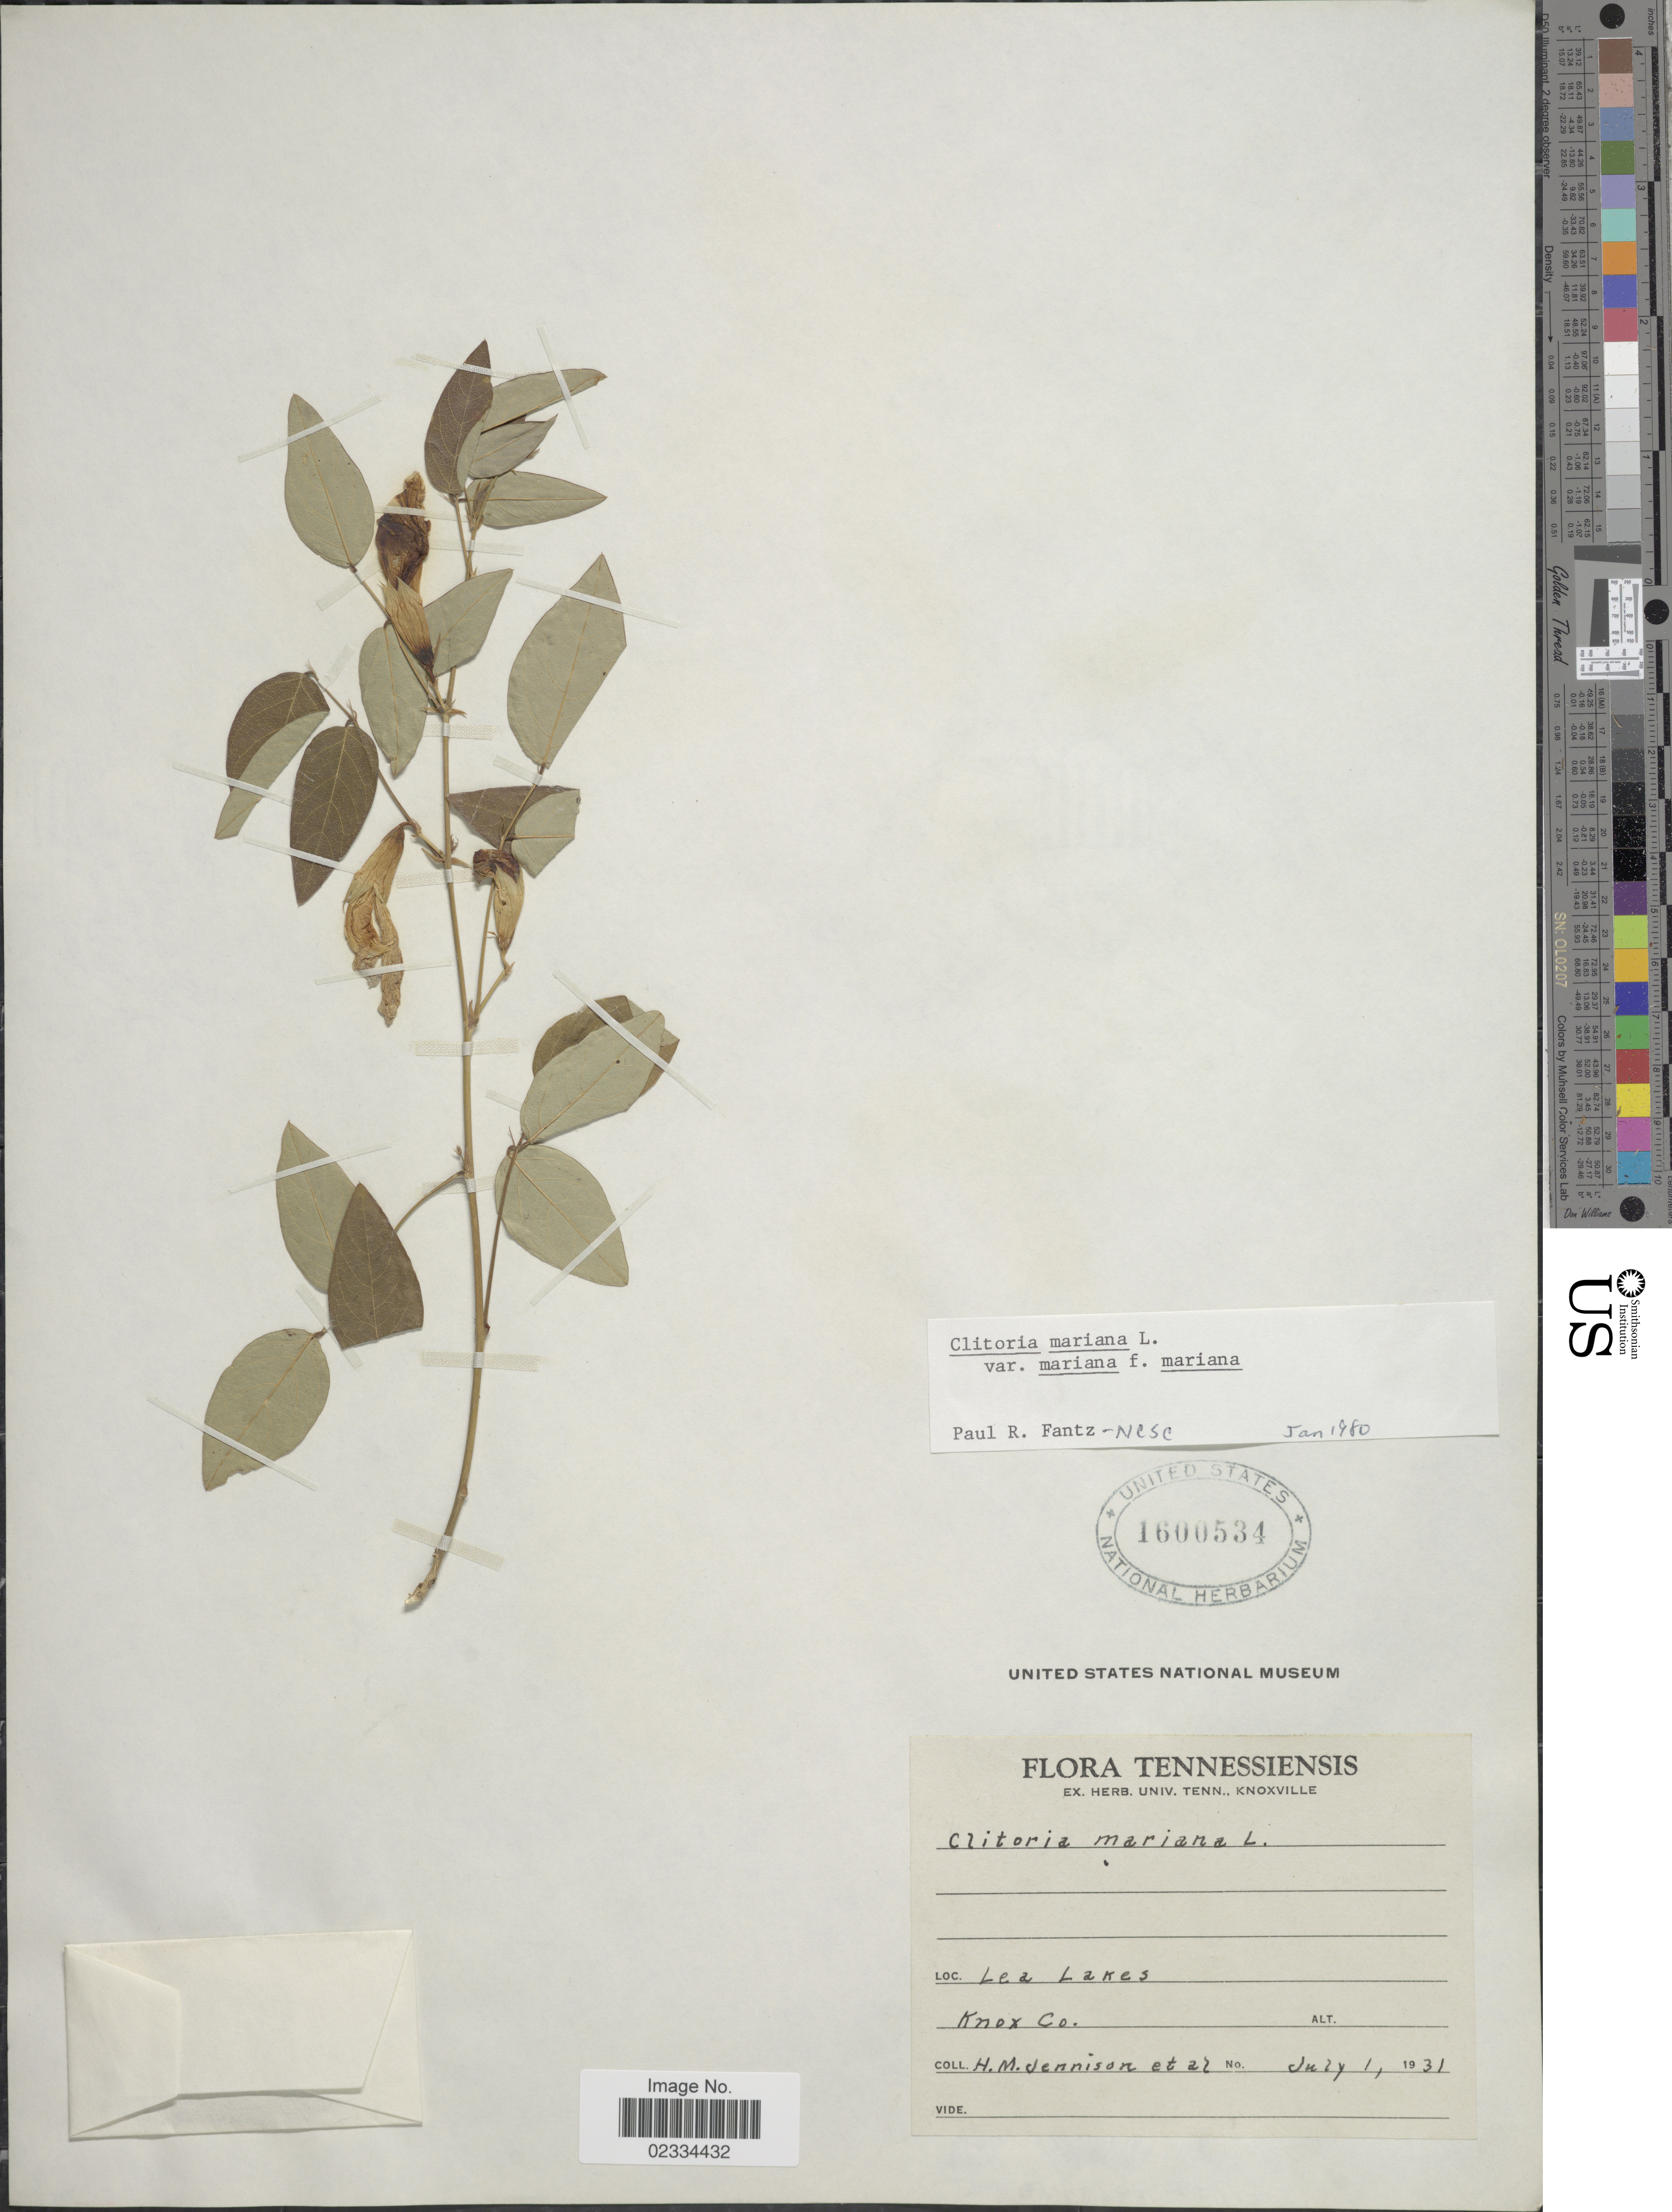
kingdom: Plantae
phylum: Tracheophyta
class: Magnoliopsida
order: Fabales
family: Fabaceae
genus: Clitoria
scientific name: Clitoria mariana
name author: L.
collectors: H. Jennison & et al.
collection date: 1931-07-01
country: United States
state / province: Tennessee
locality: Knox Co.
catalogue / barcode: US 1600534